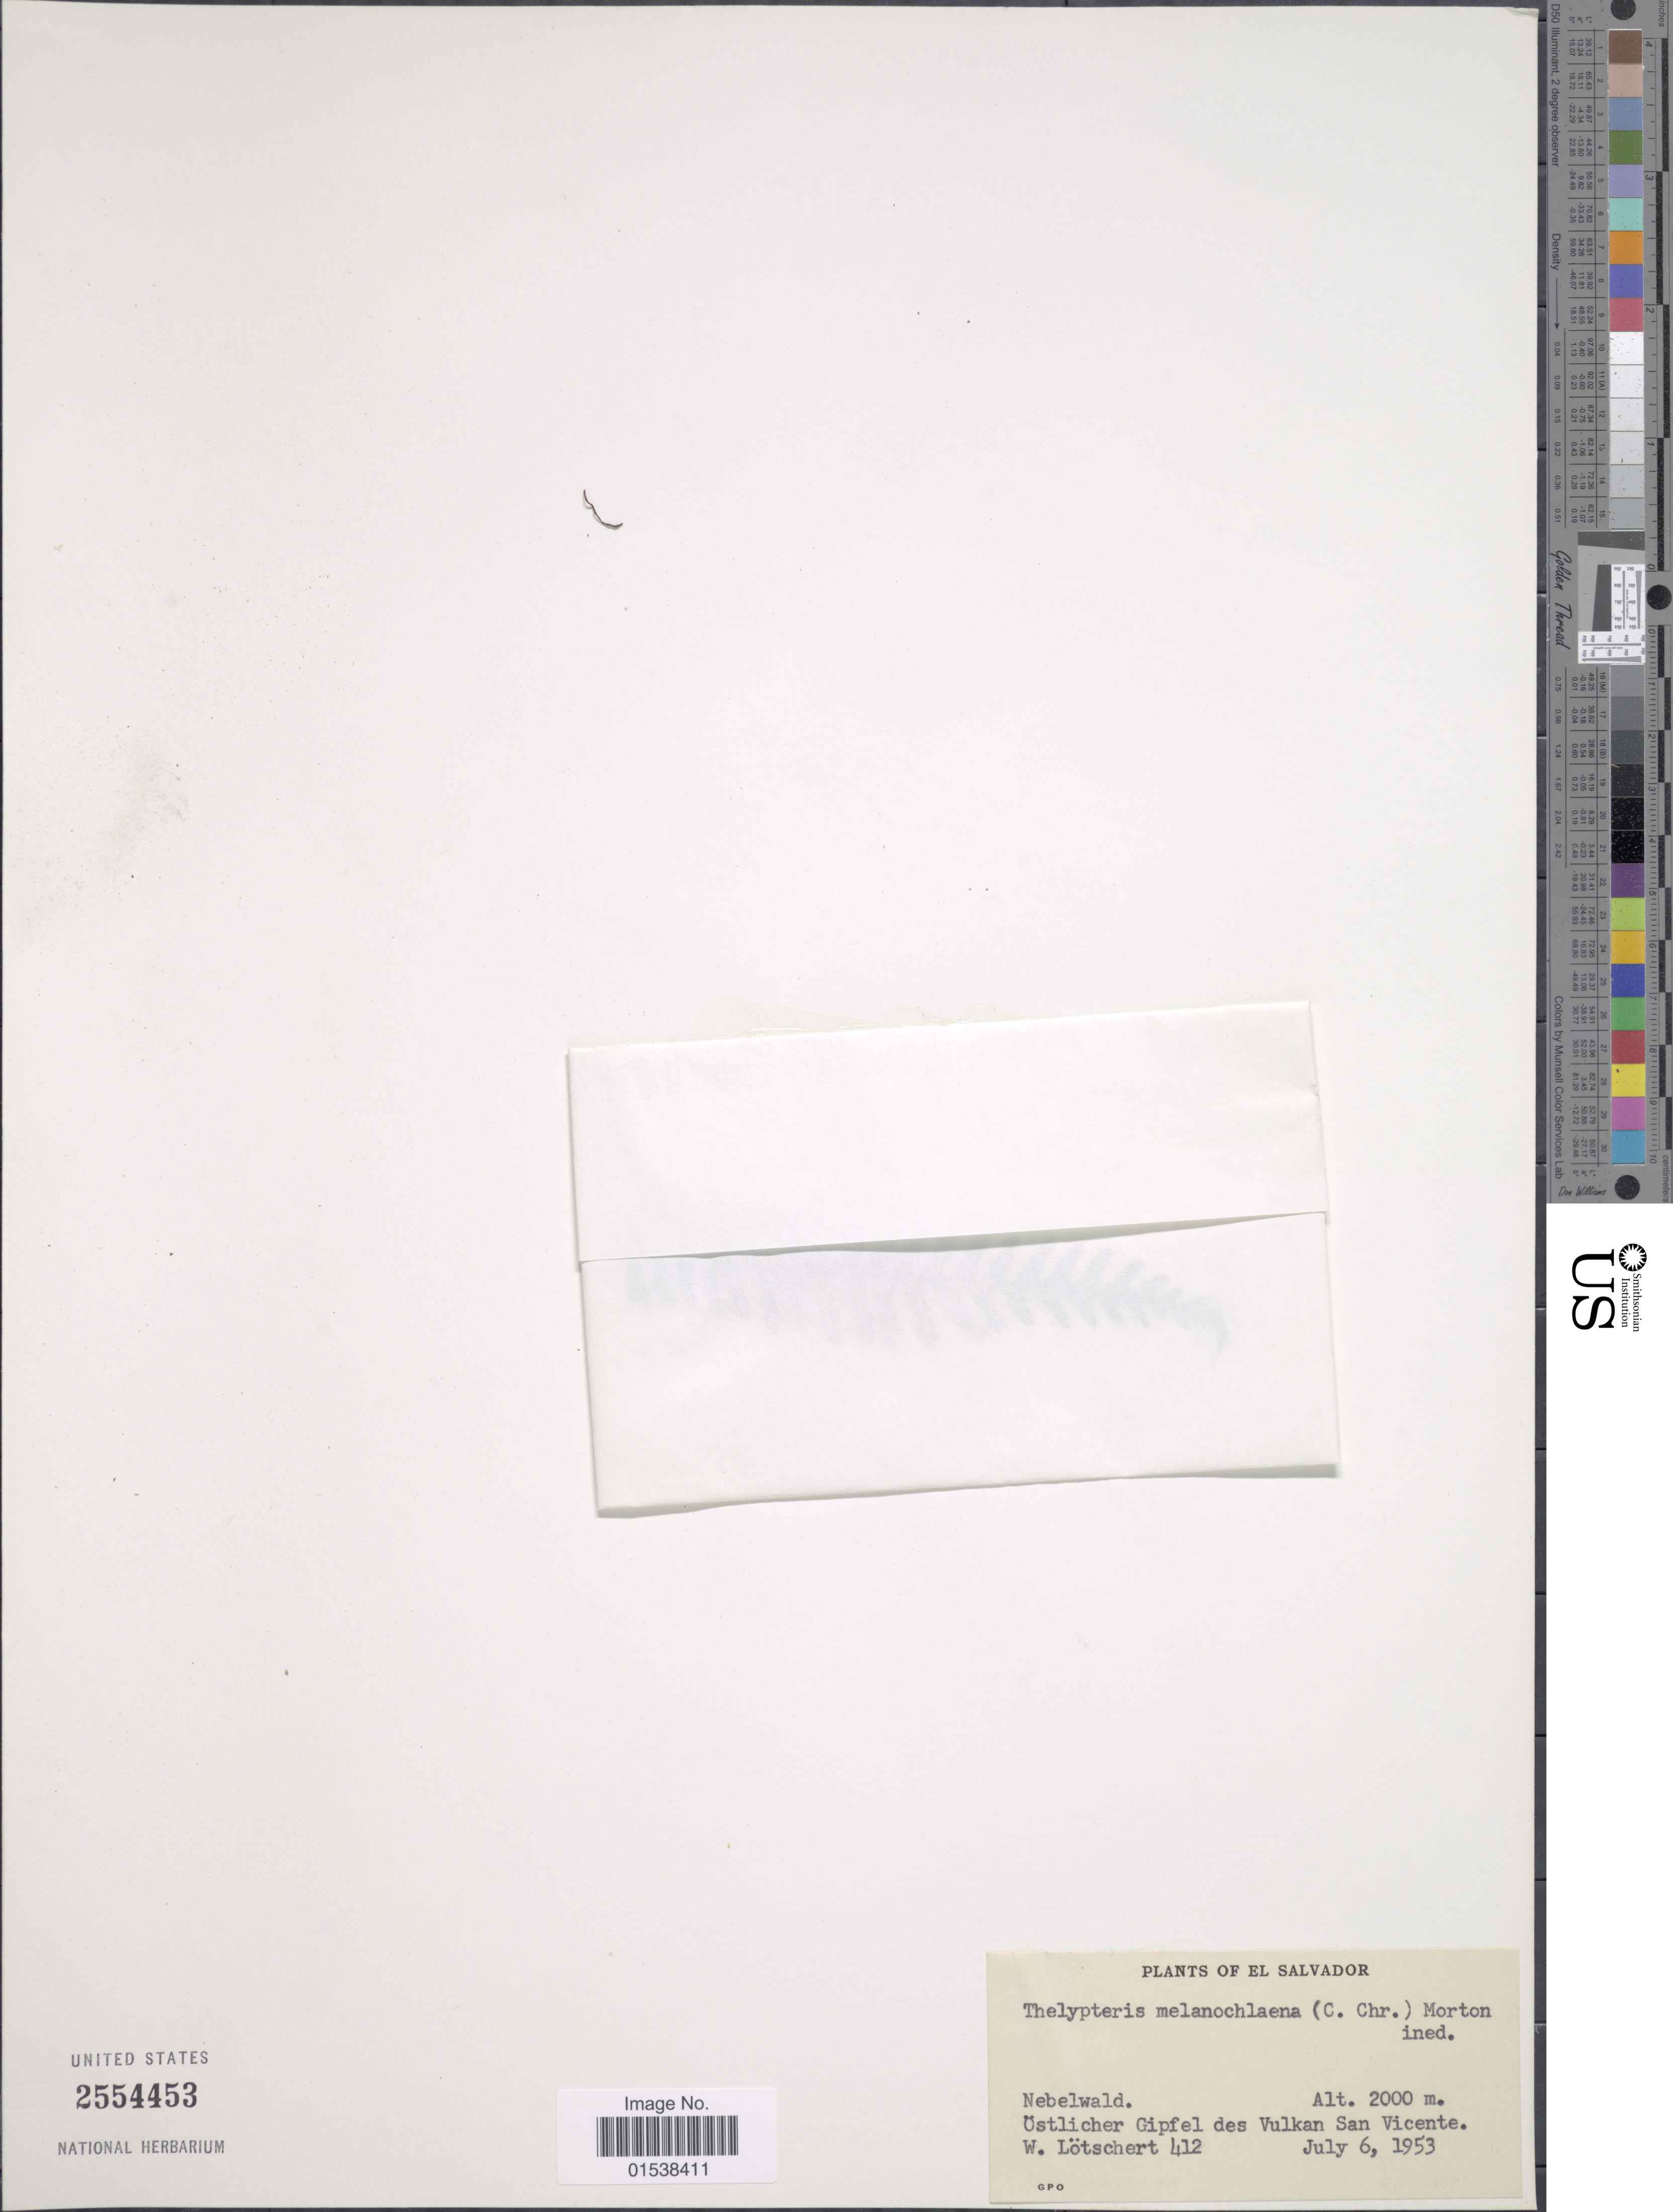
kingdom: Plantae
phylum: Tracheophyta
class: Polypodiopsida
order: Polypodiales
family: Thelypteridaceae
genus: Amauropelta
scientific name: Amauropelta melanochlaena (C. Chr.) comb. nov., ined 2015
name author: (C. Chr.)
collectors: W. Lötschert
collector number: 412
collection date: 1953-07-06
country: El Salvador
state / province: San Vincente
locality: Nebelwald, Ostlicher Gipfel des Vulkan San Vicente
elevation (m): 2000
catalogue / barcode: US 2554453